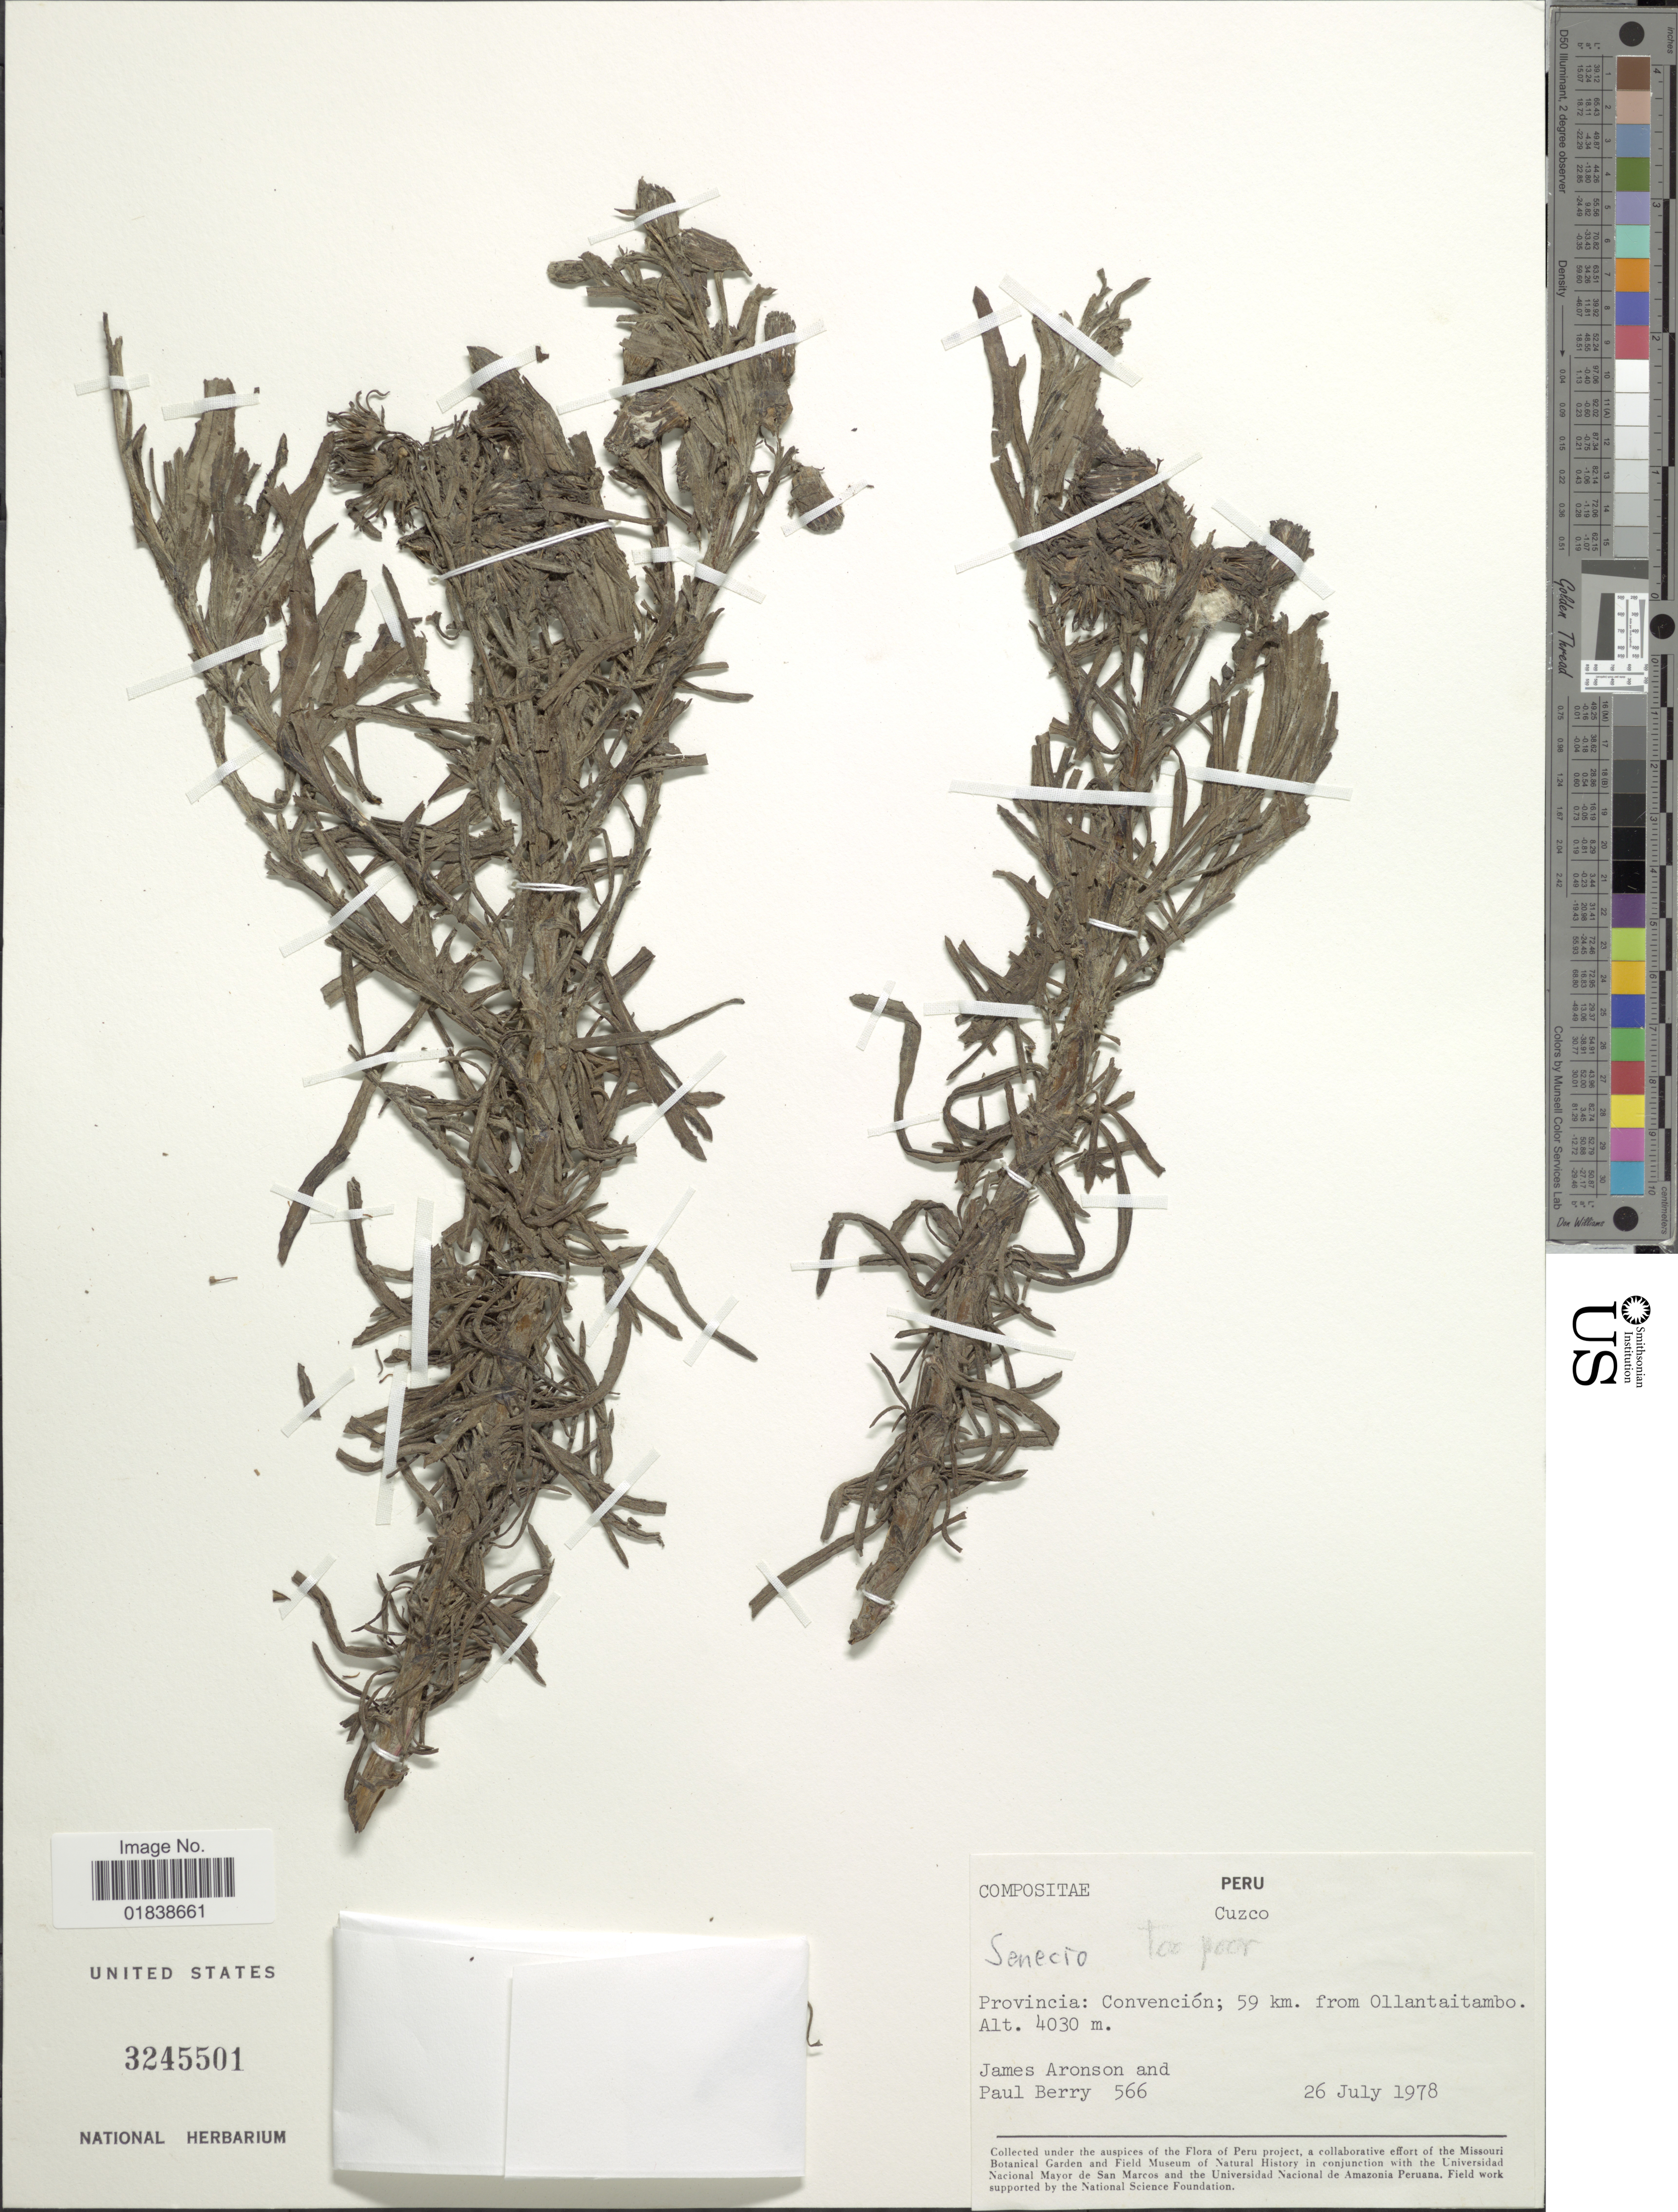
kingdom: Plantae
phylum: Tracheophyta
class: Magnoliopsida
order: Asterales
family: Asteraceae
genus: Senecio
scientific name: Senecio sp.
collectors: J. Aronson & P. T. Berry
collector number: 566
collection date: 1978-07-26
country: Peru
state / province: Cusco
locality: Provincia Convencion, 59 km from Ollantaitambo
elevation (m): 4030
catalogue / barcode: US 3245501